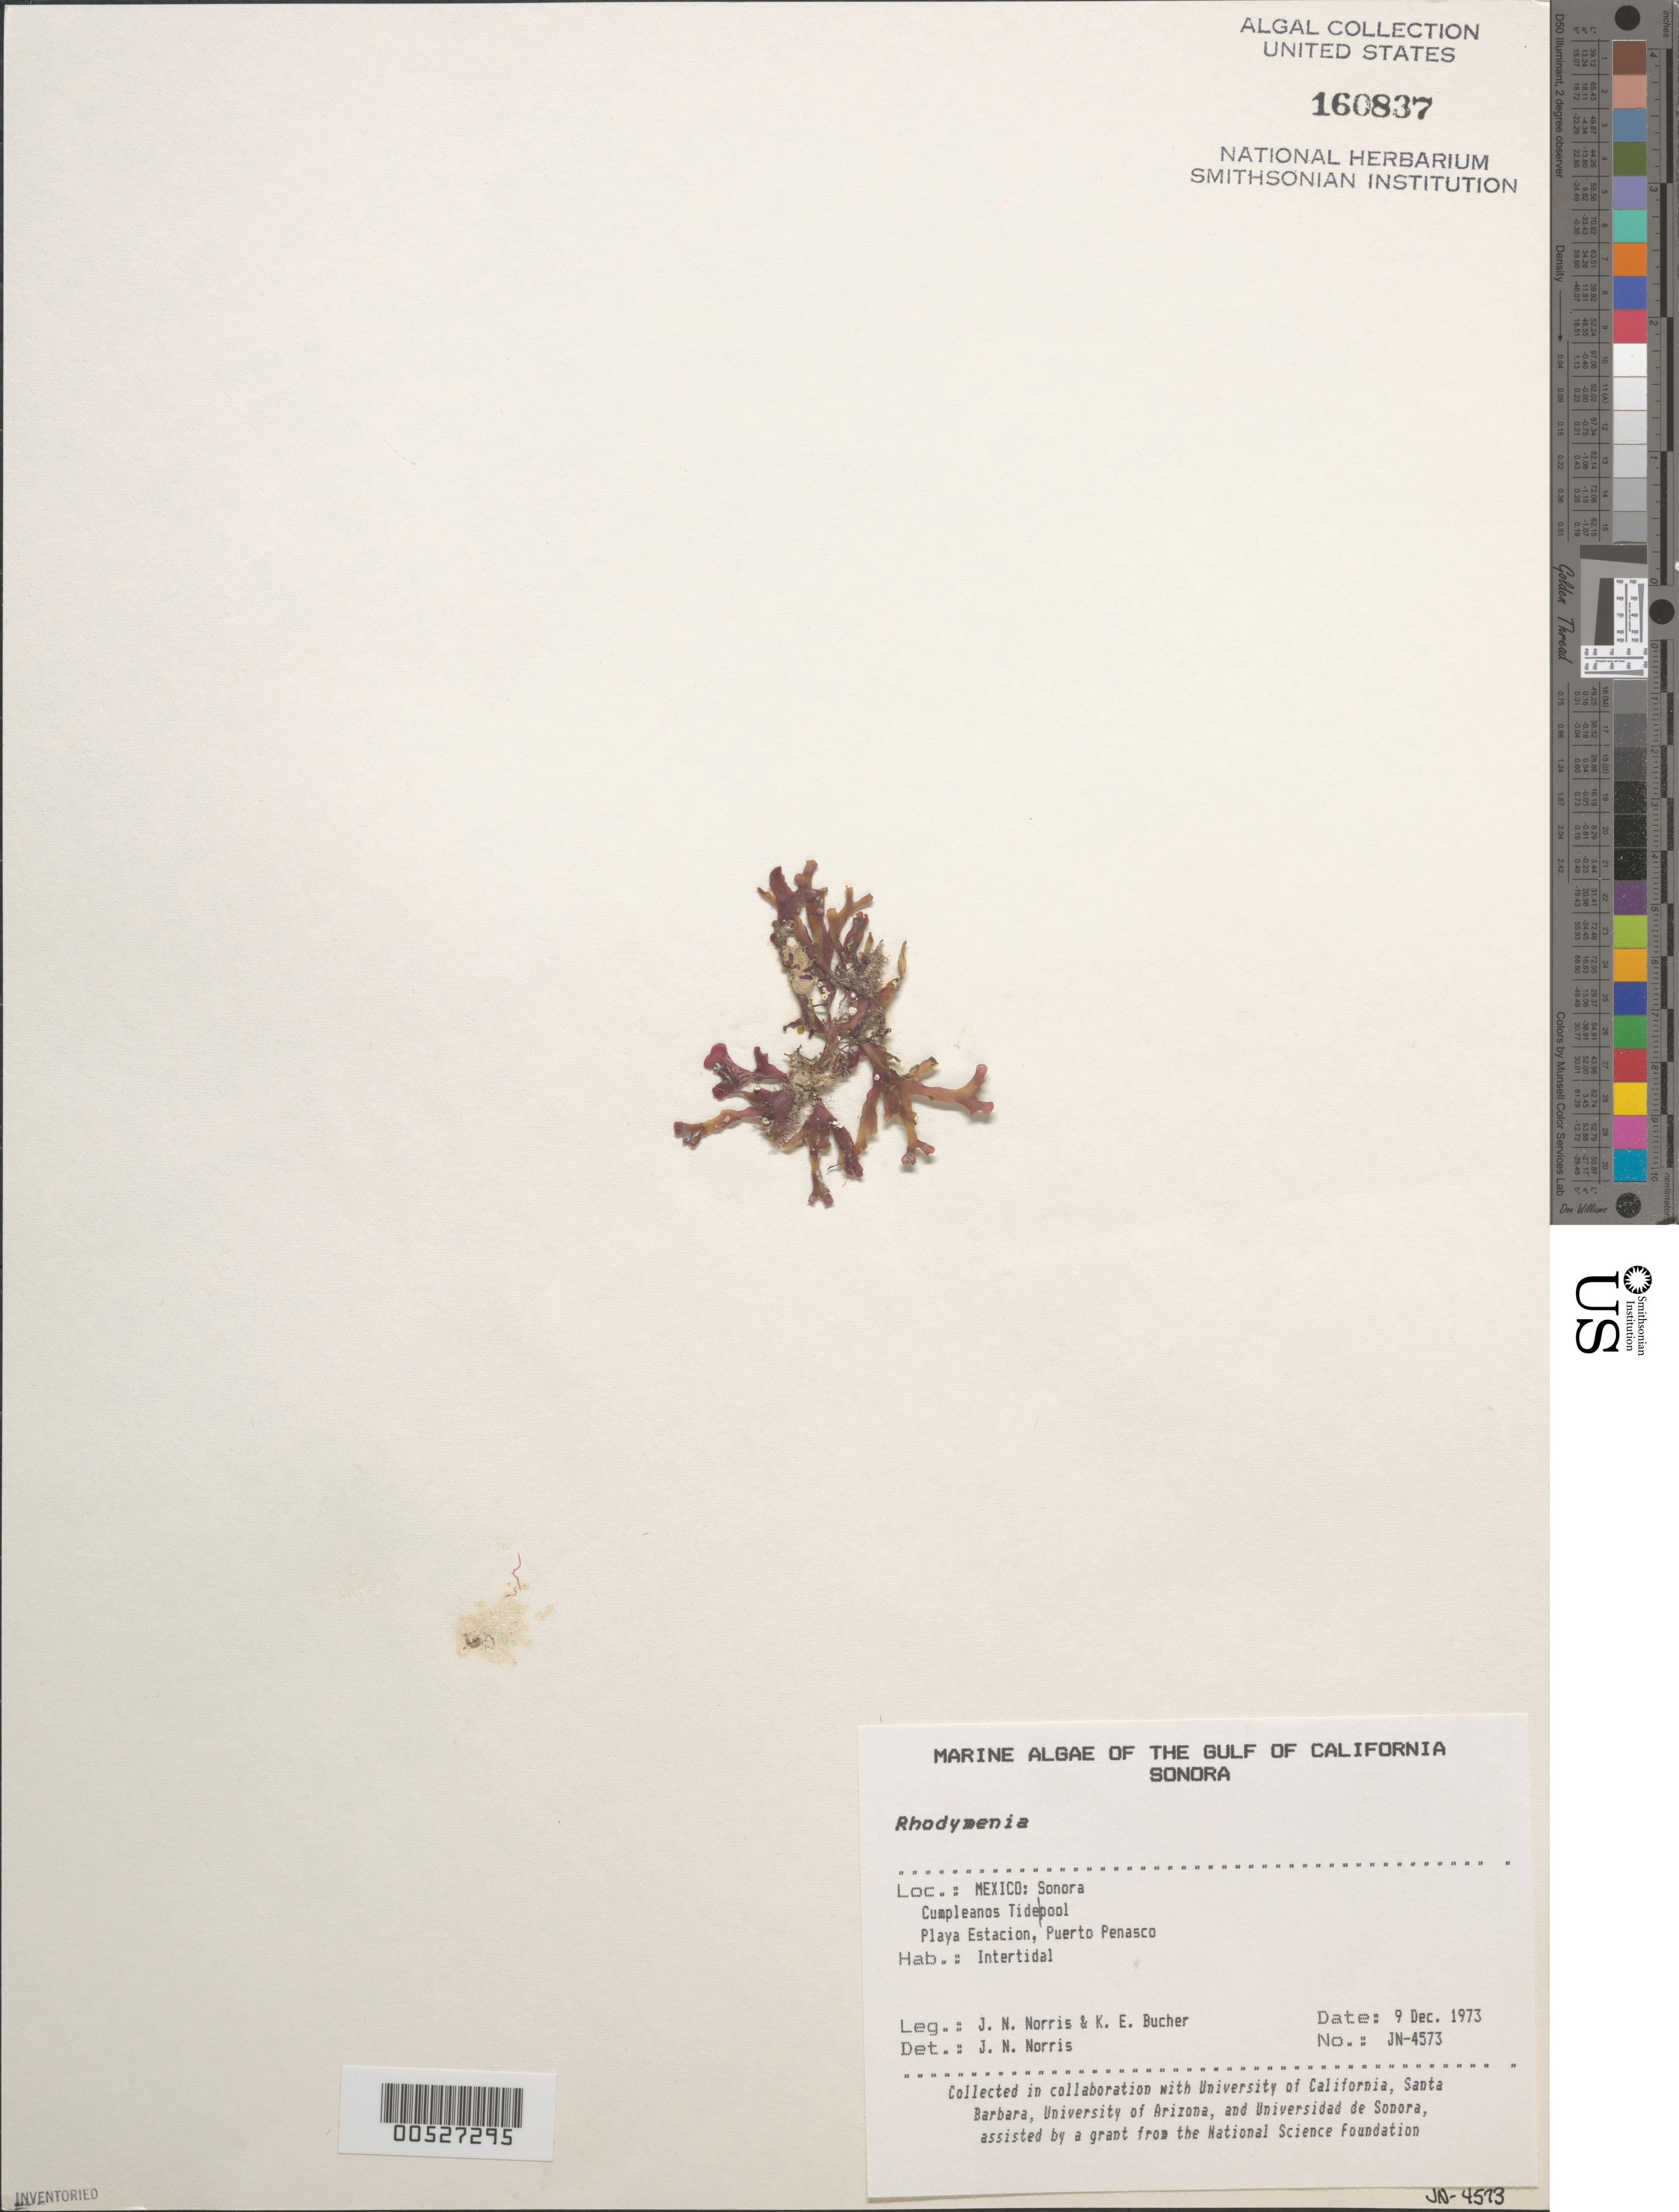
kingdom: Plantae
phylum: Rhodophyta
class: Florideophyceae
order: Rhodymeniales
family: Rhodymeniaceae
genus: Rhodymenia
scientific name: Rhodymenia sp.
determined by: Norris, James N.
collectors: J. N. Norris & K. E. Bucher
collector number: JN-4573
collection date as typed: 09 Dec 1973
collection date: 1973-12-09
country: Mexico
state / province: Sonora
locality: Playa Estacion, Puerto Penasco, Cumpleanos tide pool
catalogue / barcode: US 160837